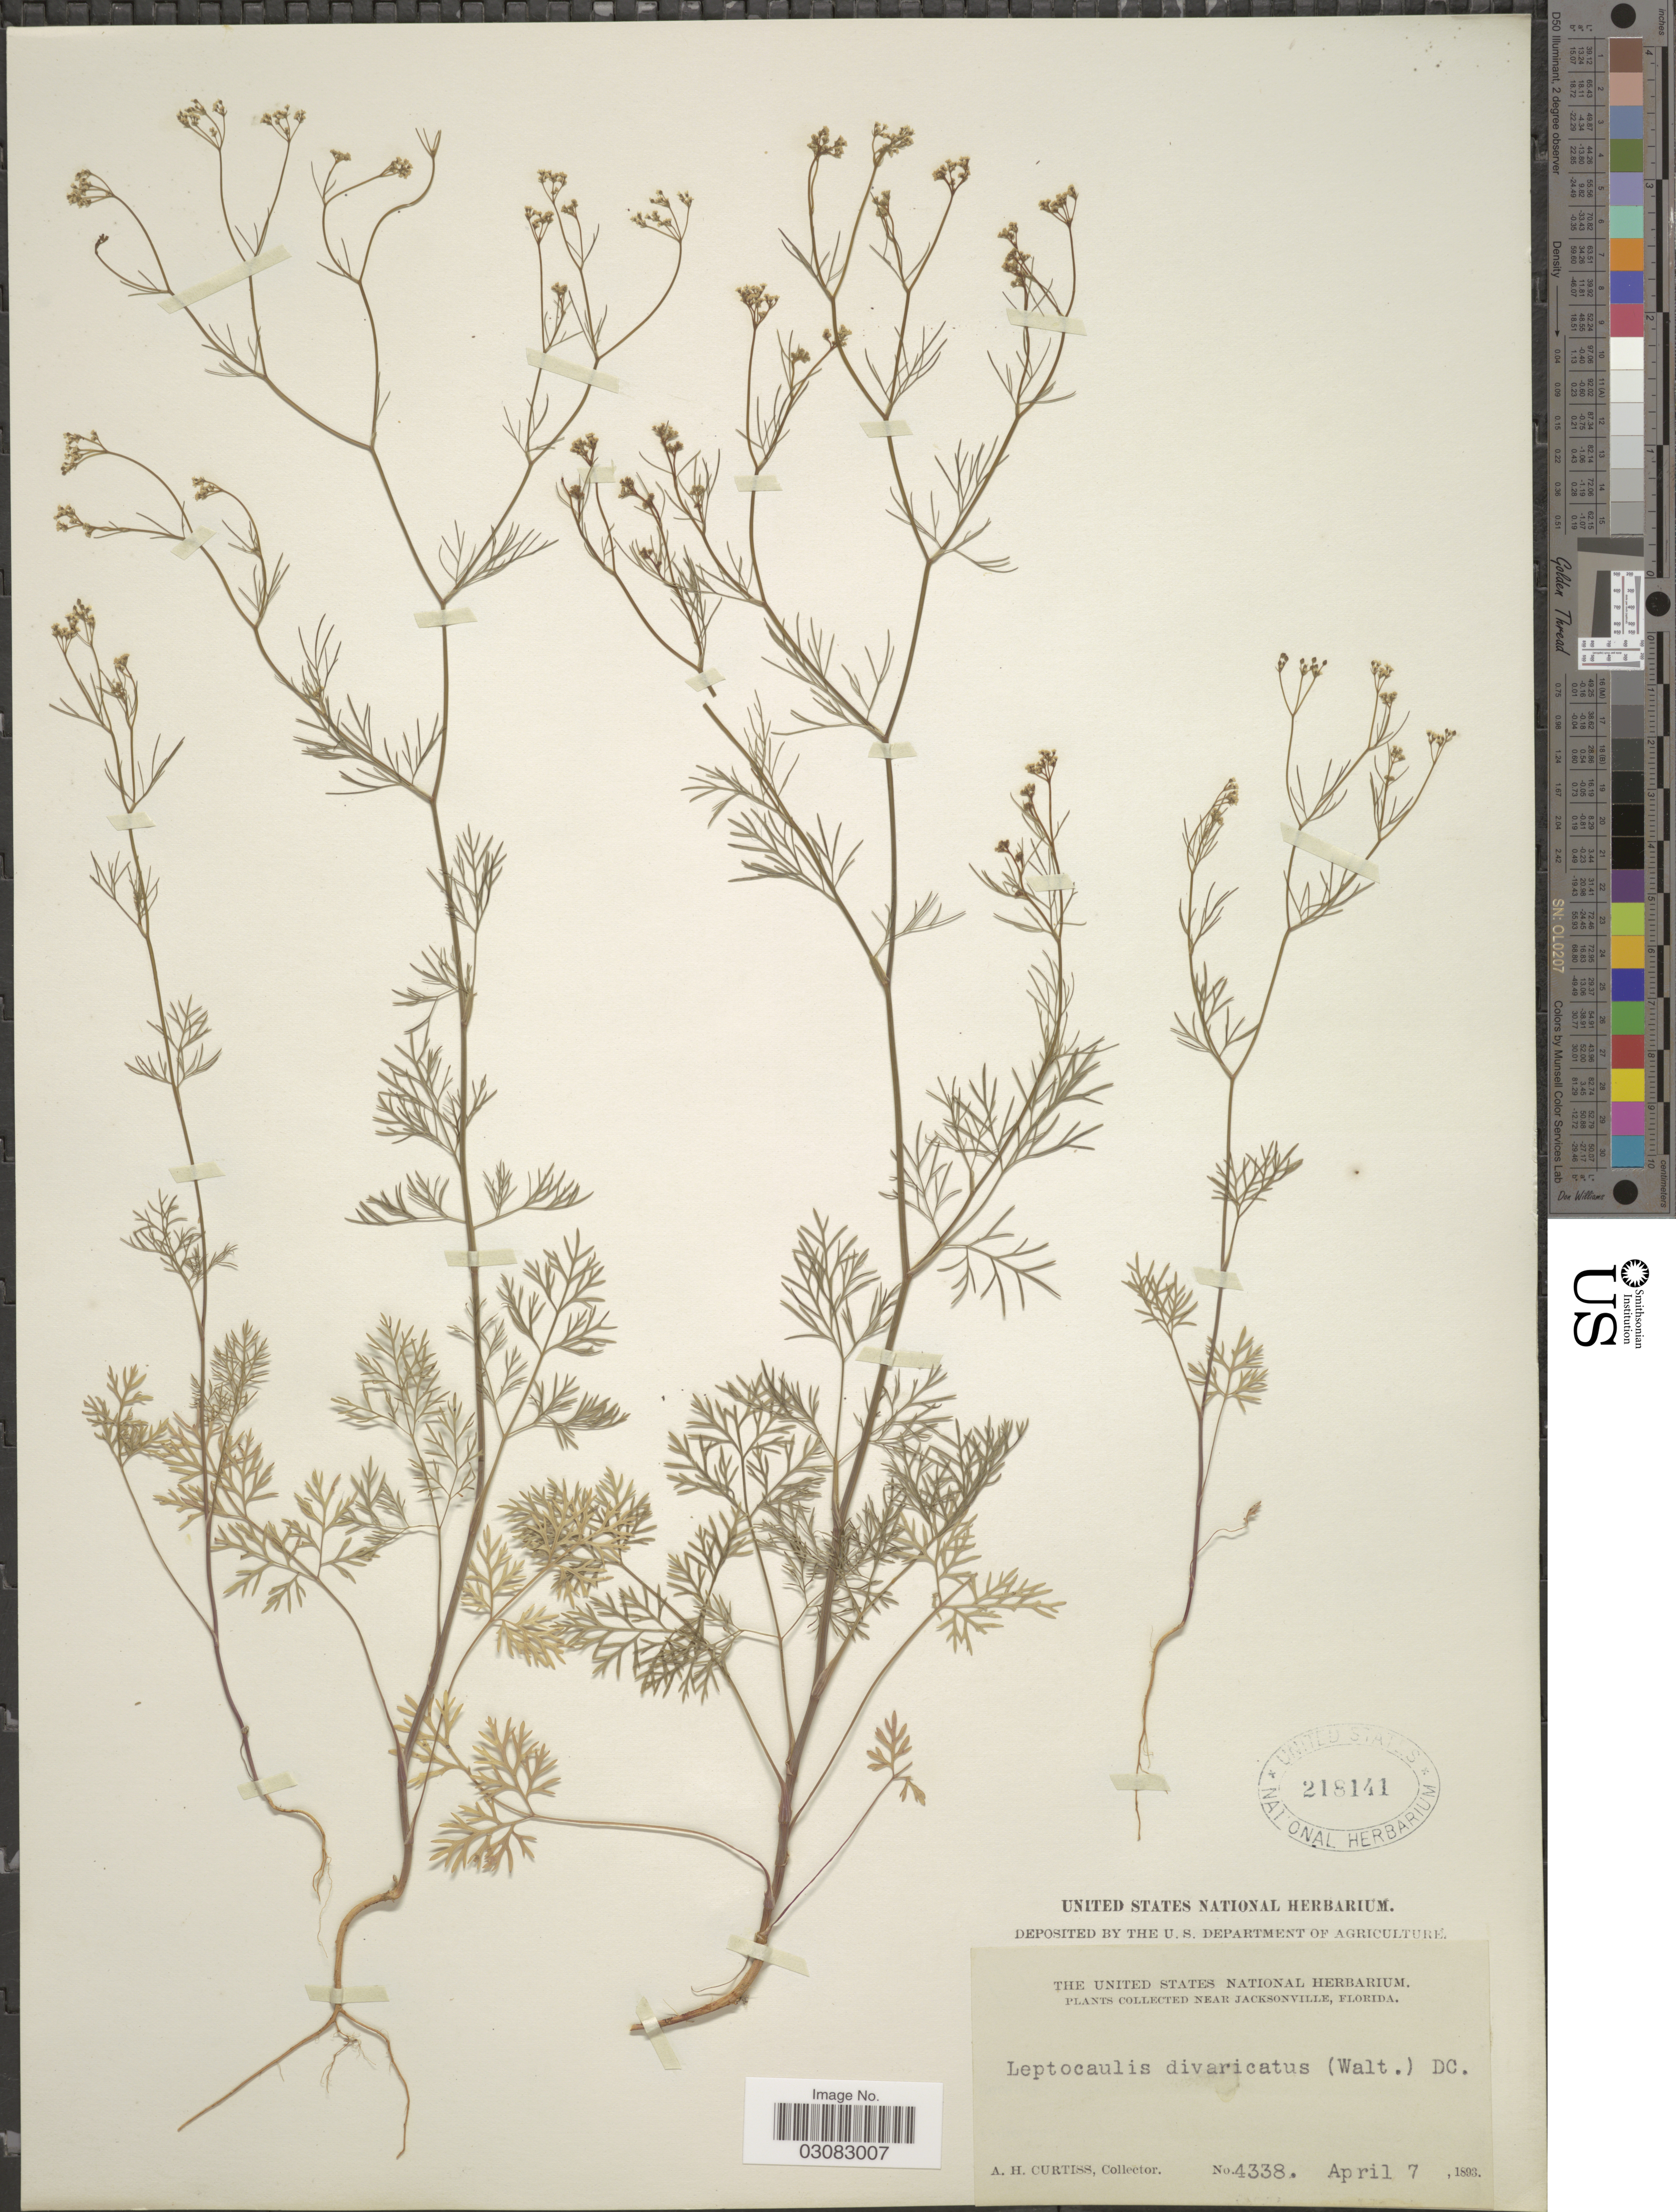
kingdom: Plantae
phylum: Tracheophyta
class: Magnoliopsida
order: Apiales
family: Apiaceae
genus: Spermolepis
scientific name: Spermolepis divaricata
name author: (Walter) Raf.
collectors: A. H. Curtiss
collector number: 4338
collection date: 1893-04-07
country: United States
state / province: Florida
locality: Near Jacksonville.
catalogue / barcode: US 218141